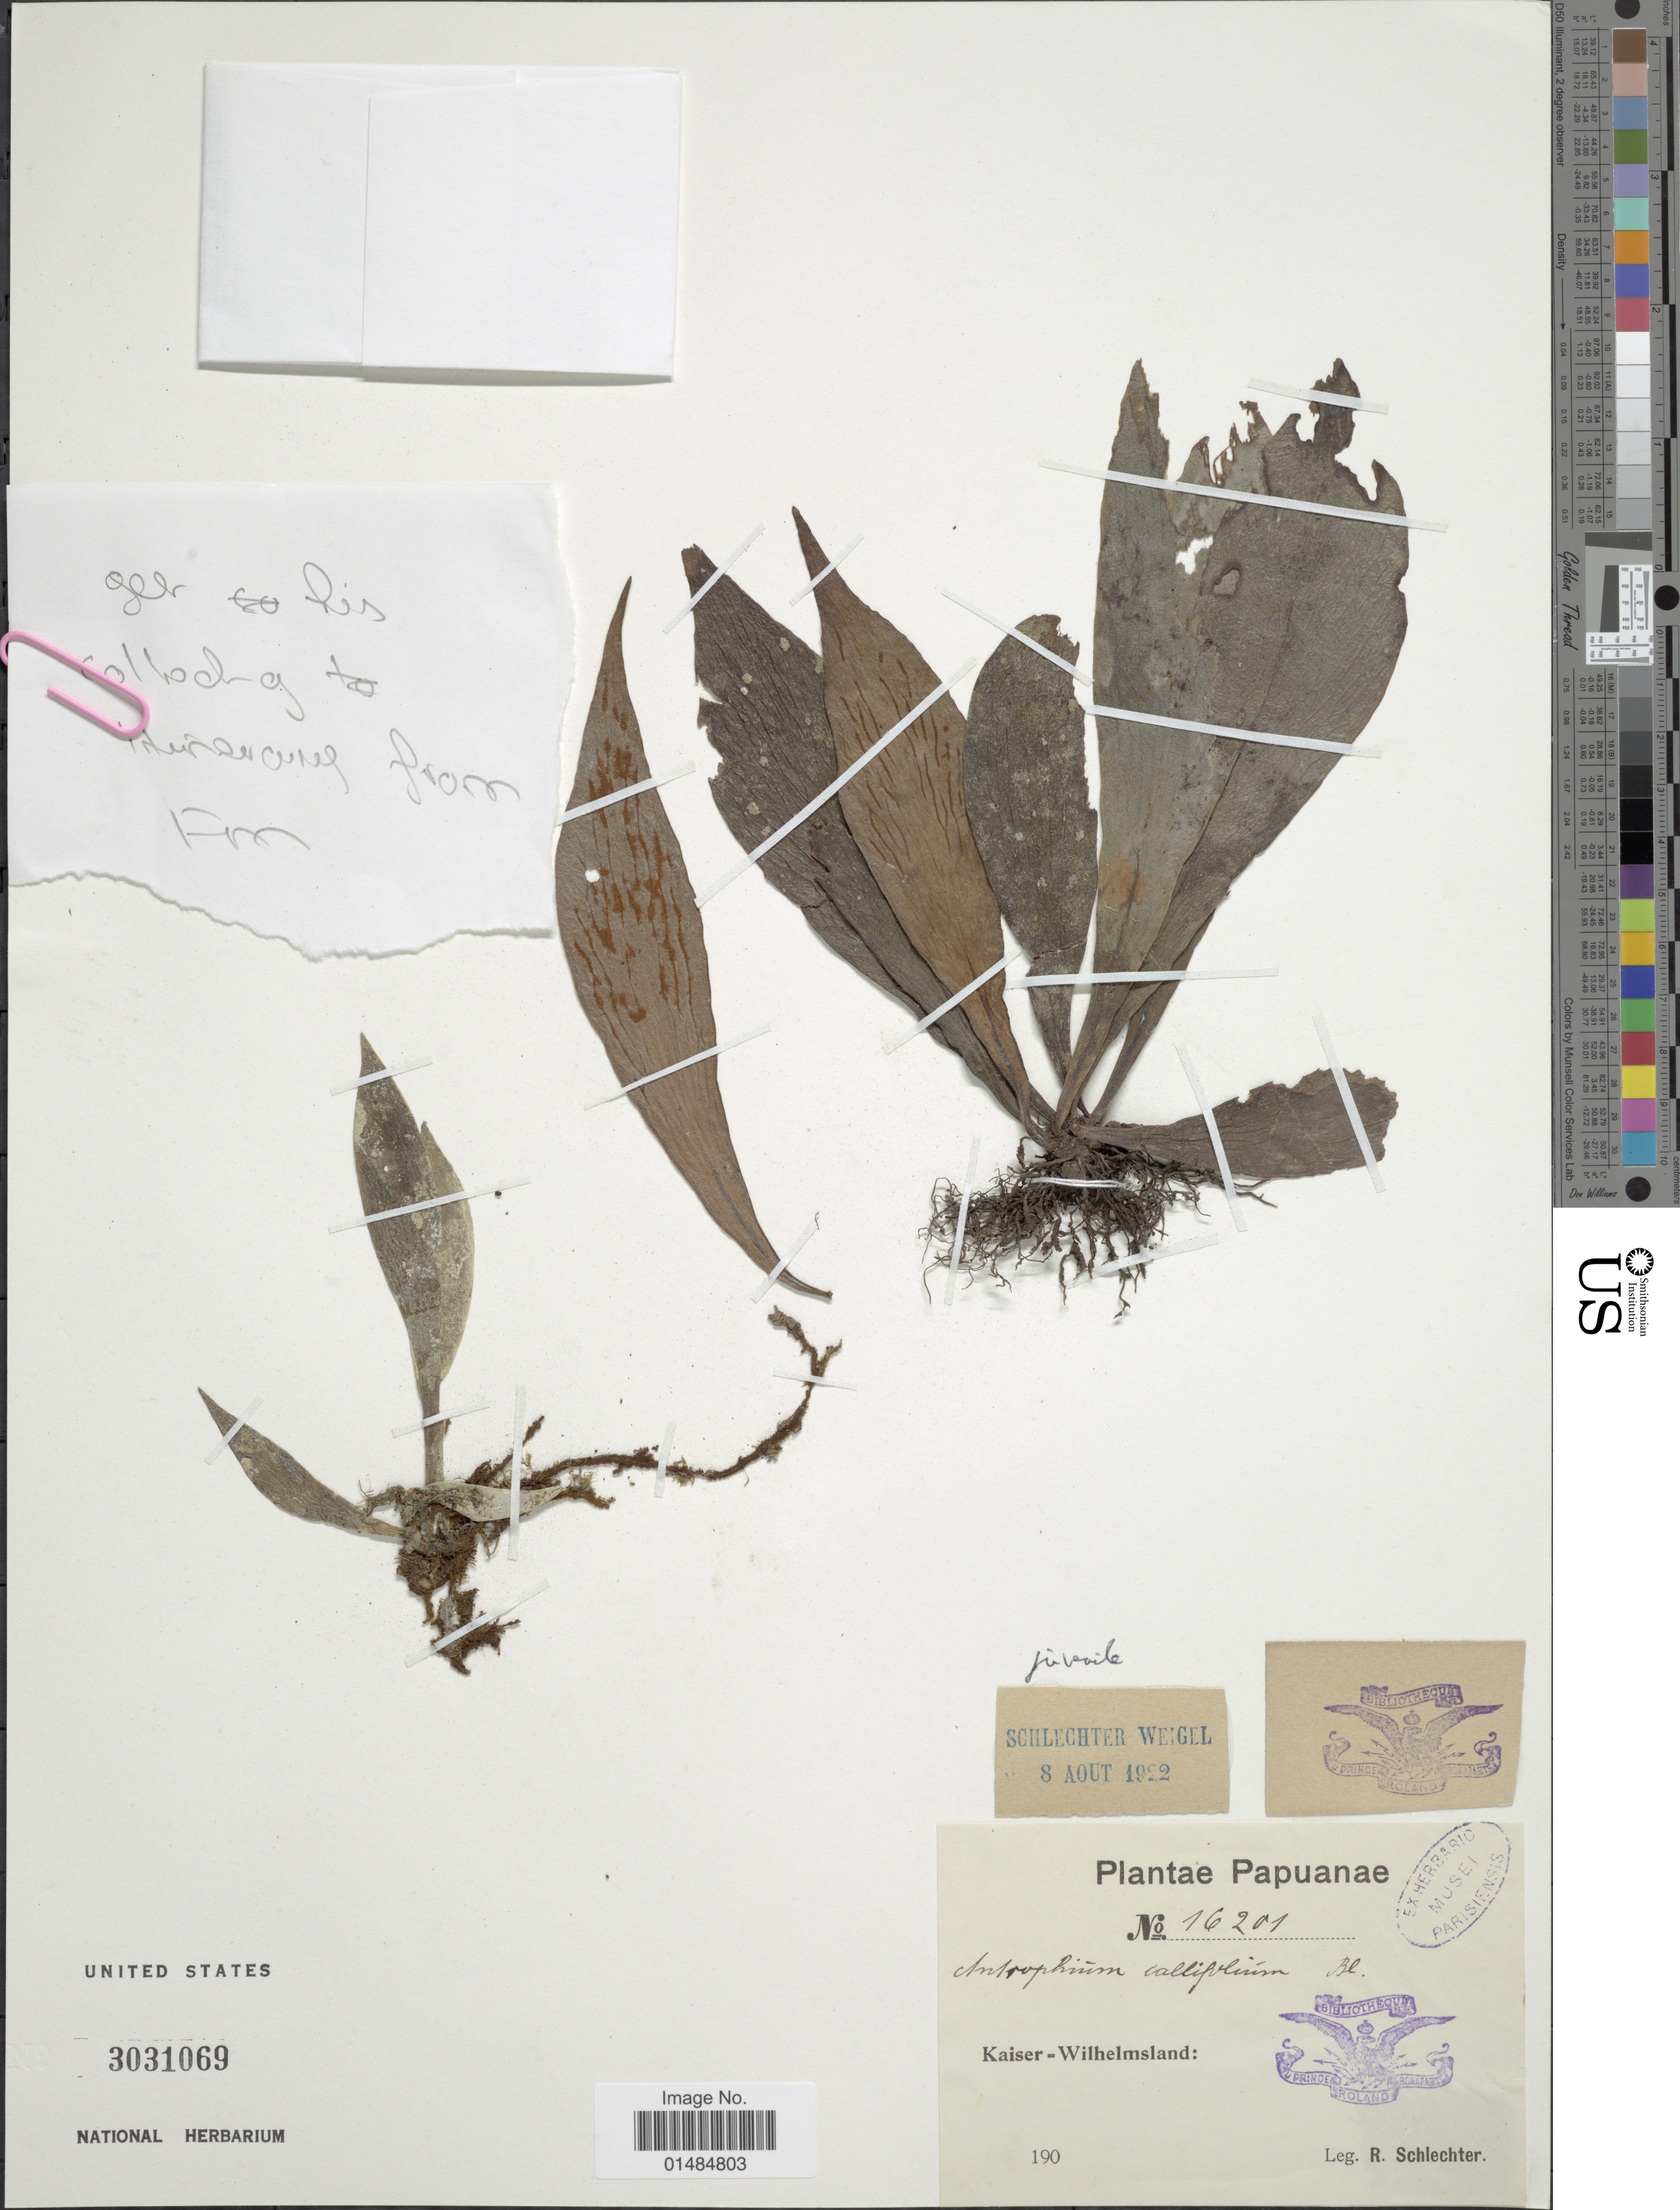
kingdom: Plantae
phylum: Tracheophyta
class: Polypodiopsida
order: Polypodiales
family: Pteridaceae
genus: Antrophyum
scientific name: Antrophyum callifolium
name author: Blume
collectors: F. R. R. Schlechter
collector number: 16201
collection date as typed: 190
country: Papua New Guinea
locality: Kaiser-Wilhelmsland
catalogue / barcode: US 3031069